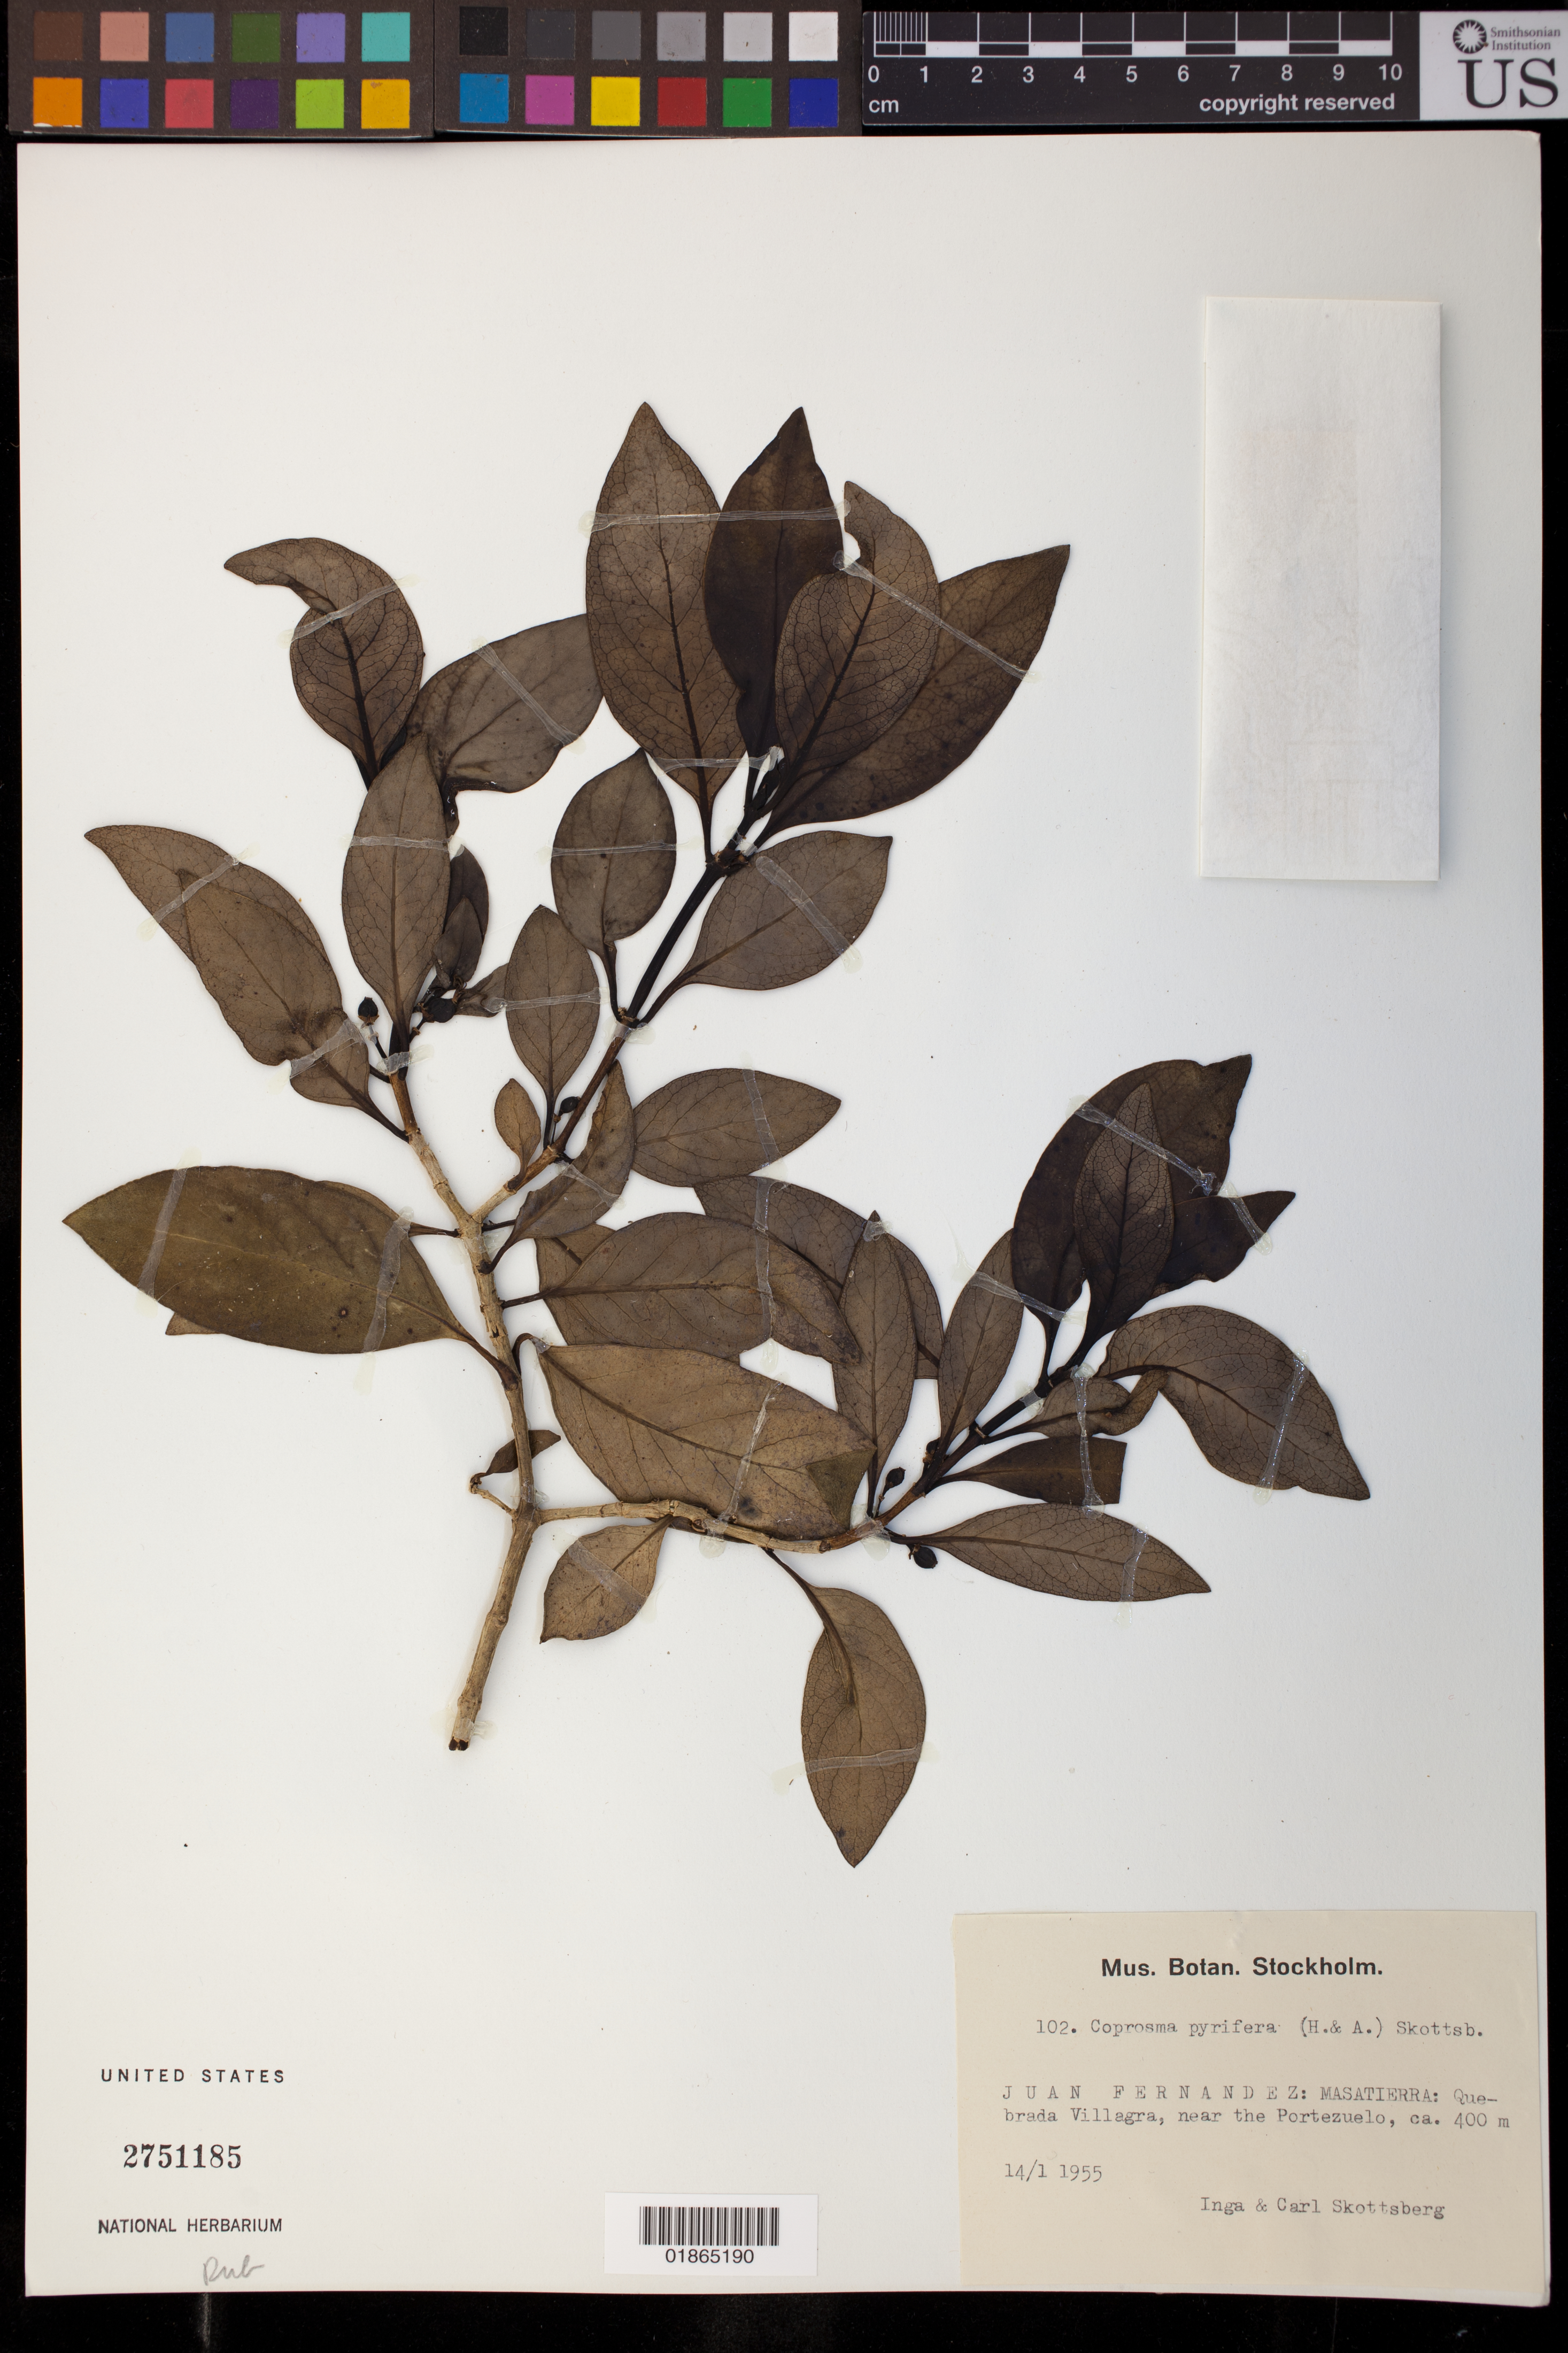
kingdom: Plantae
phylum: Tracheophyta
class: Magnoliopsida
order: Gentianales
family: Rubiaceae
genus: Coprosma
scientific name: Coprosma pyrifolia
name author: (Hook. & Arn.) Skottsb.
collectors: I. Skottsberg & C. Skottsberg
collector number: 102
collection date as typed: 14 Jan 1955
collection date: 1955-01-14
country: Chile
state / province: Valparaíso (V)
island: Isla Más a Tierra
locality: Juan Fernandez: Masatierra: Quebrada Villagra, near the Portezuelo.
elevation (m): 400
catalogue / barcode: US 2751185